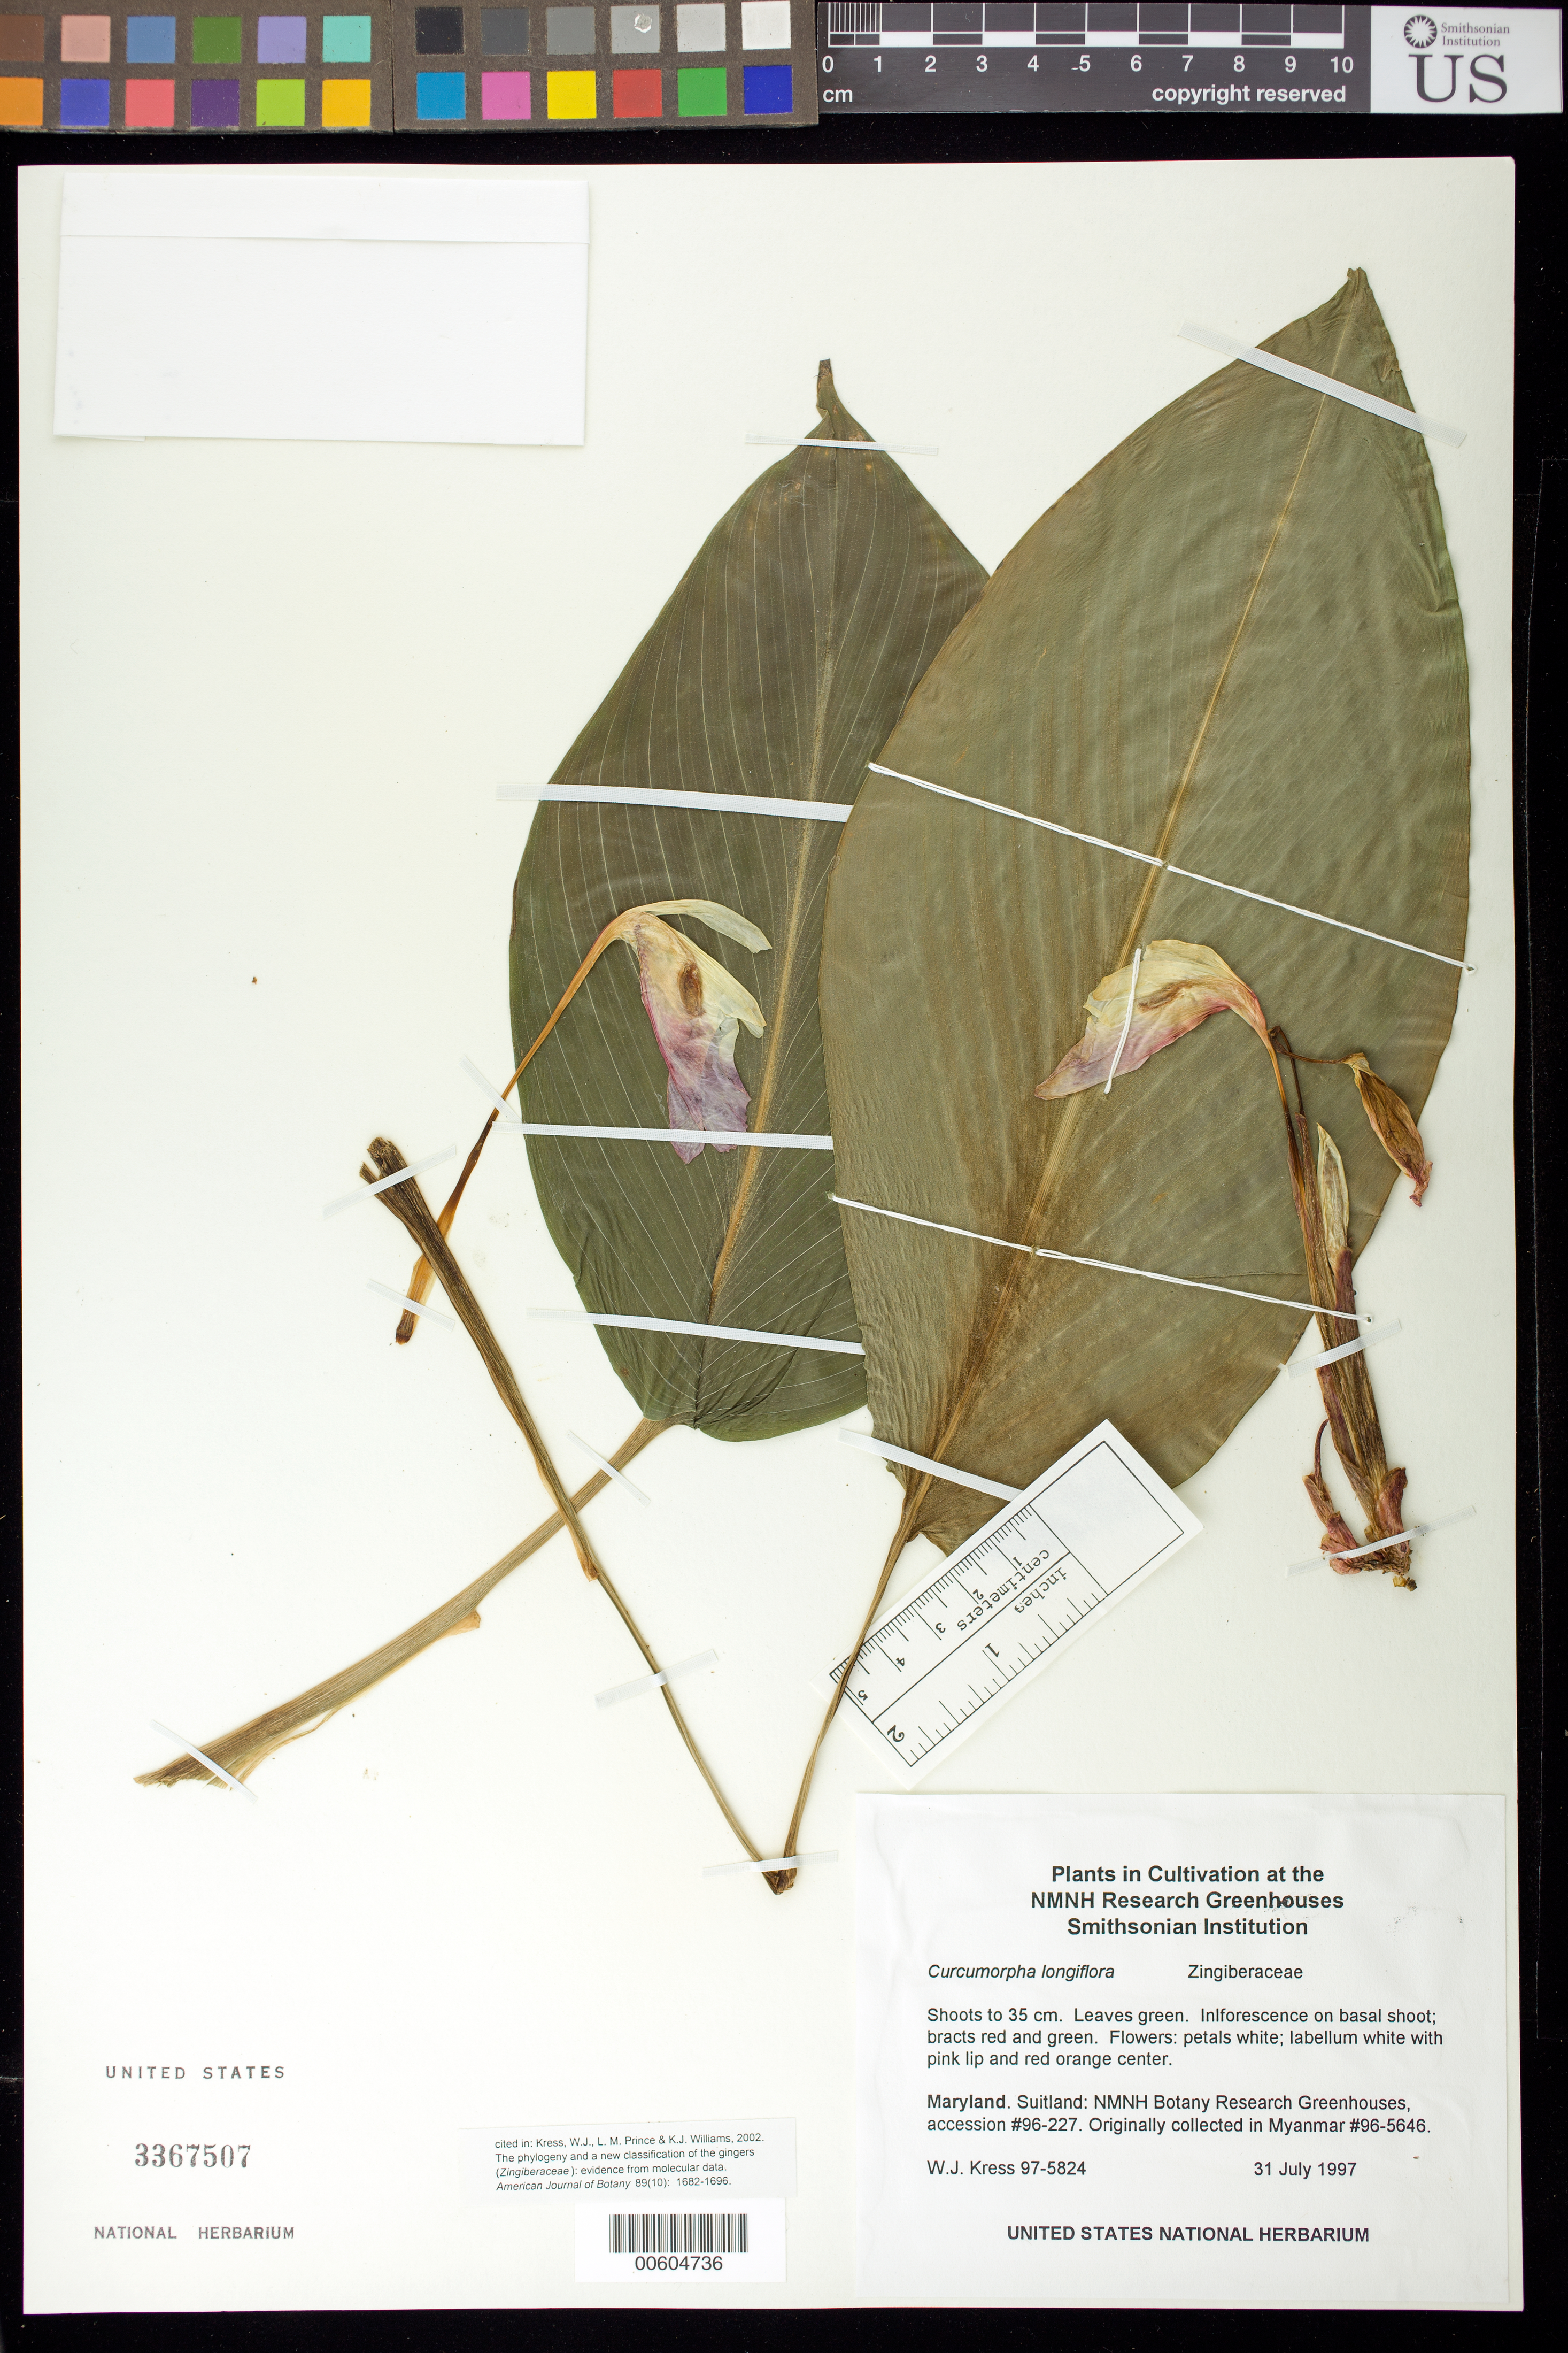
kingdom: Plantae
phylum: Tracheophyta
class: Liliopsida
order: Zingiberales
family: Zingiberaceae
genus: Boesenbergia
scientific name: Boesenbergia longiflora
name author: (Wall.) Kuntze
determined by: Strong, M. T., (US), Smithsonian Institution - National Museum of Natural History (UNITED STATES)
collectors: W. J. Kress & M. Bordelon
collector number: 97-5824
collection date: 1997-07-31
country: United States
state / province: Maryland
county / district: Prince George's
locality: NMNH Botany Research Greenhouses. Suitland.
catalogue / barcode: US 3367507